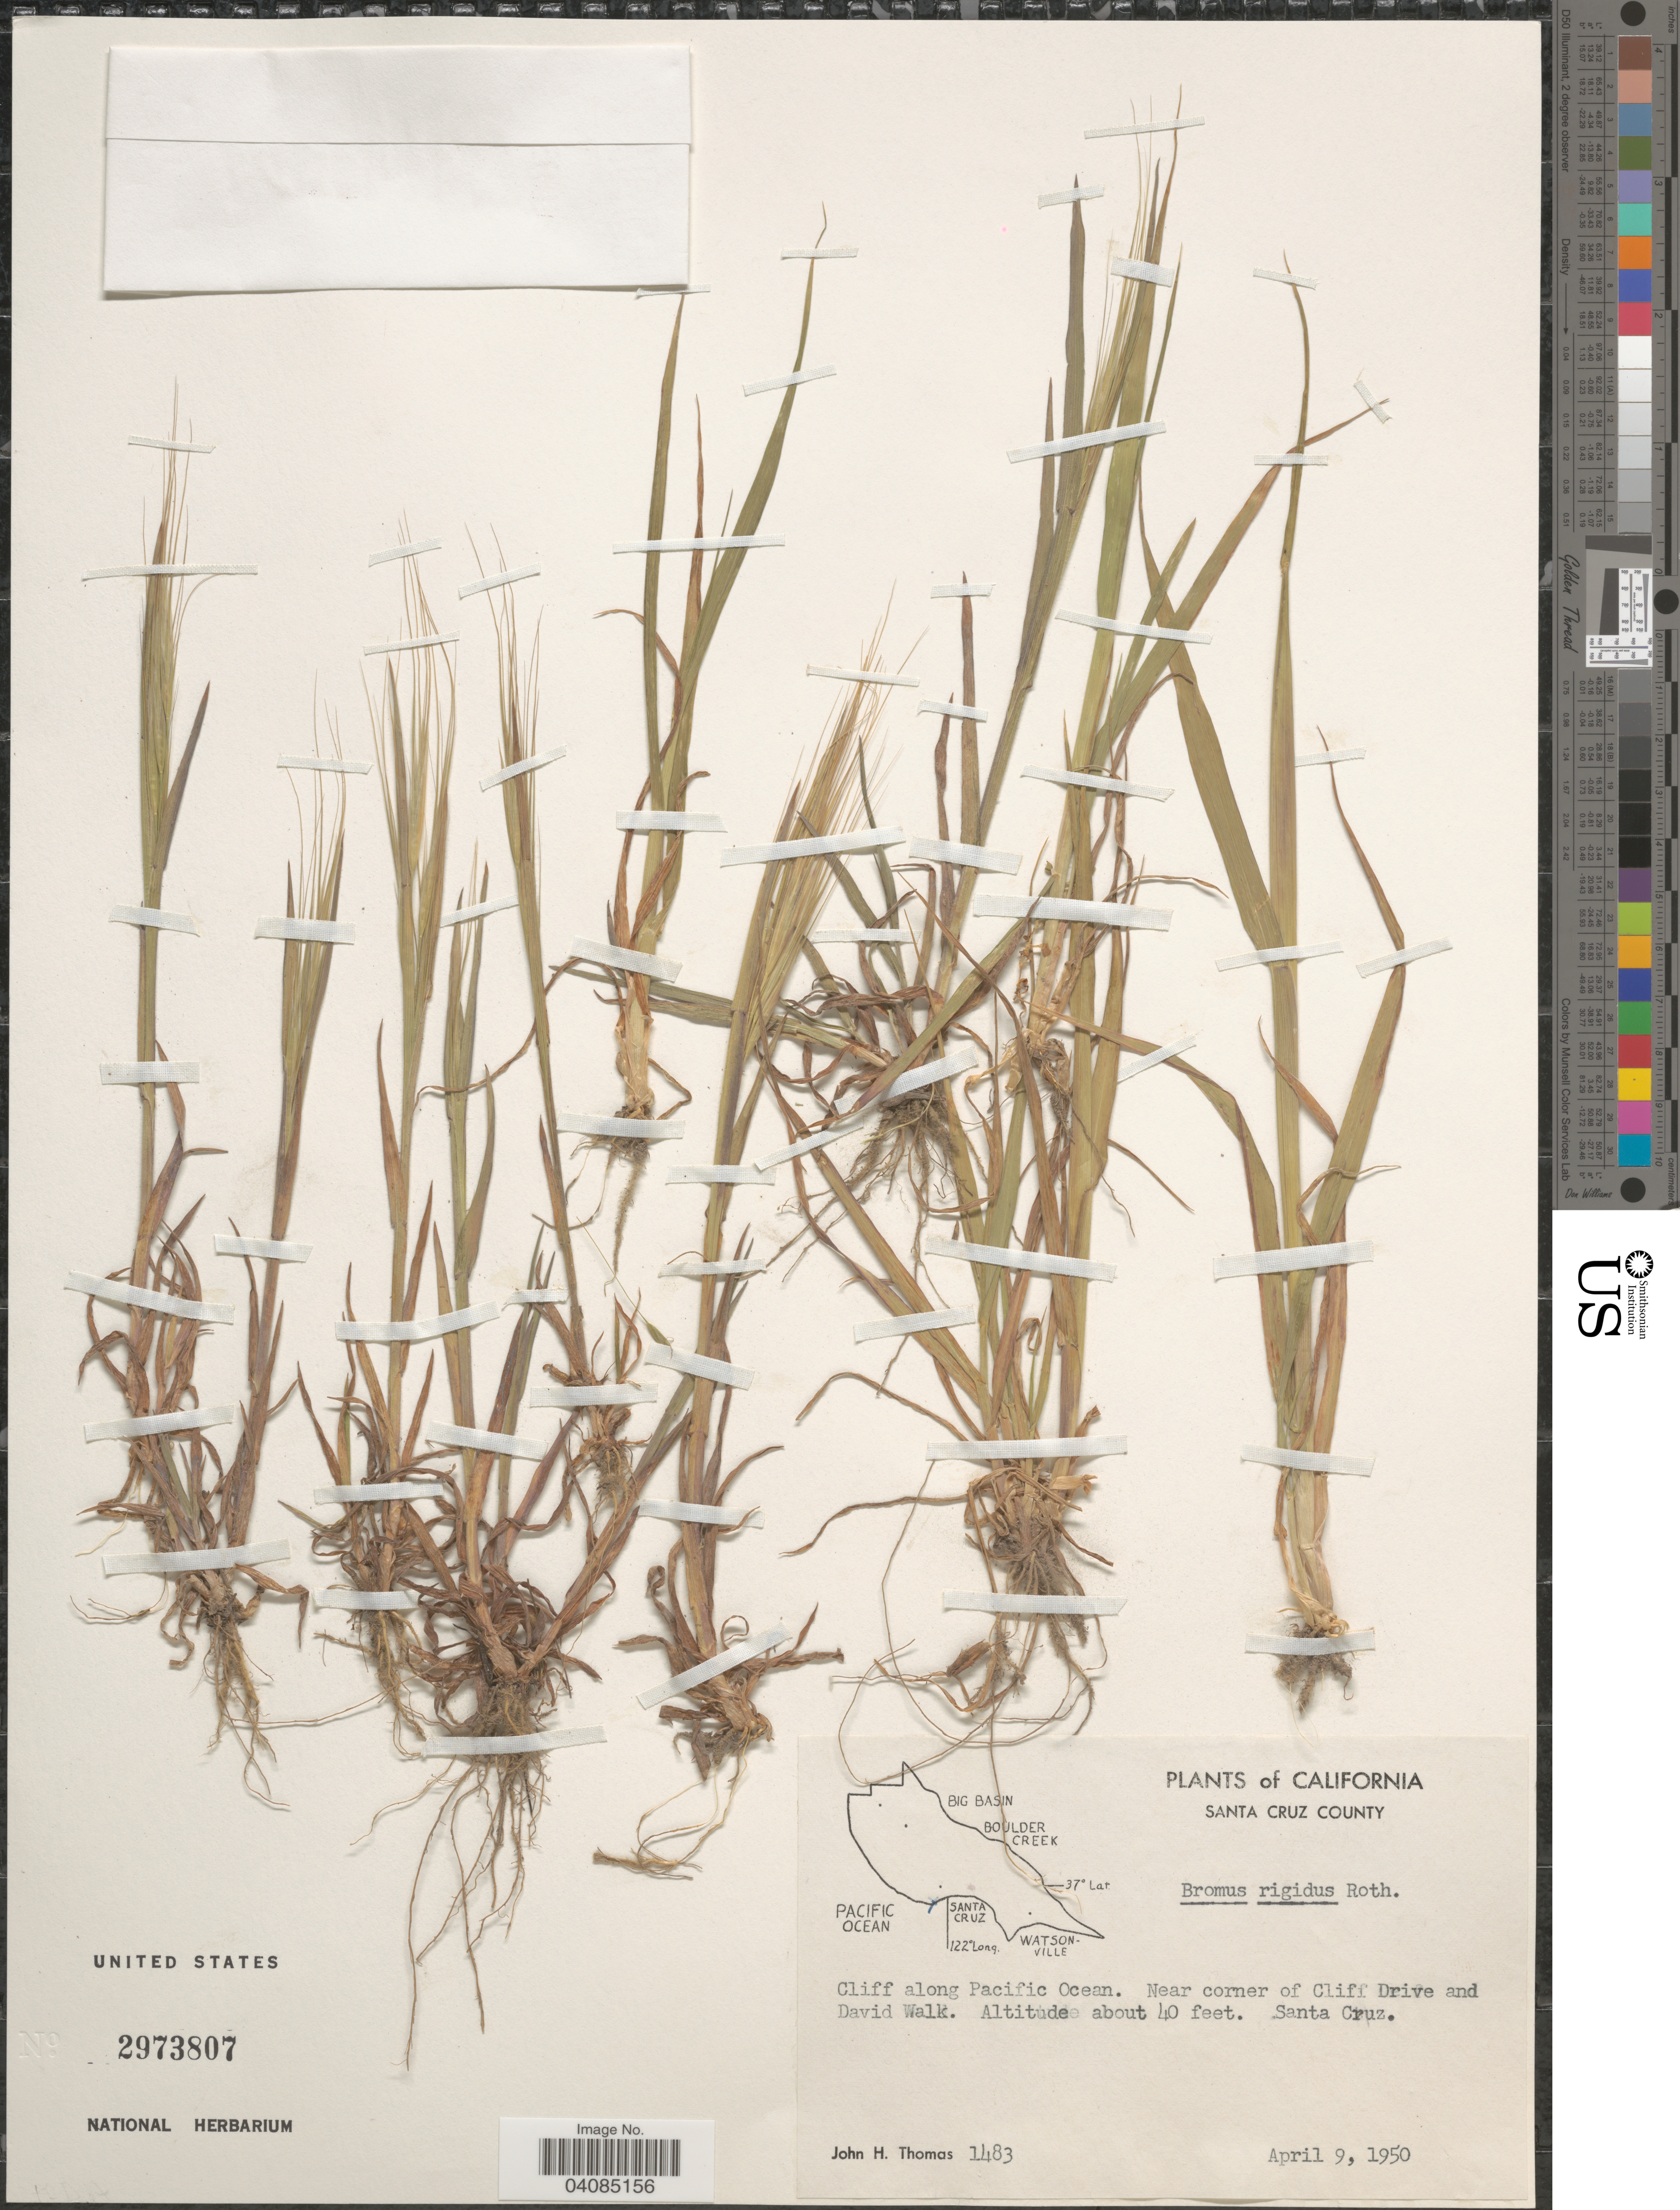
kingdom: Plantae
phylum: Tracheophyta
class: Liliopsida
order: Poales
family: Poaceae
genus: Bromus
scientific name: Bromus rigidus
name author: Roth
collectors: J. H. Thomas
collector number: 1483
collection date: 1950-04-09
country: United States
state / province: California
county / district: Santa Cruz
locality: Santa Cruz County. Cliff along Pacific Ocean. Near corner of Cliff Drive and David Walk. Santa Cruz.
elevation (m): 12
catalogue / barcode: US 2973807